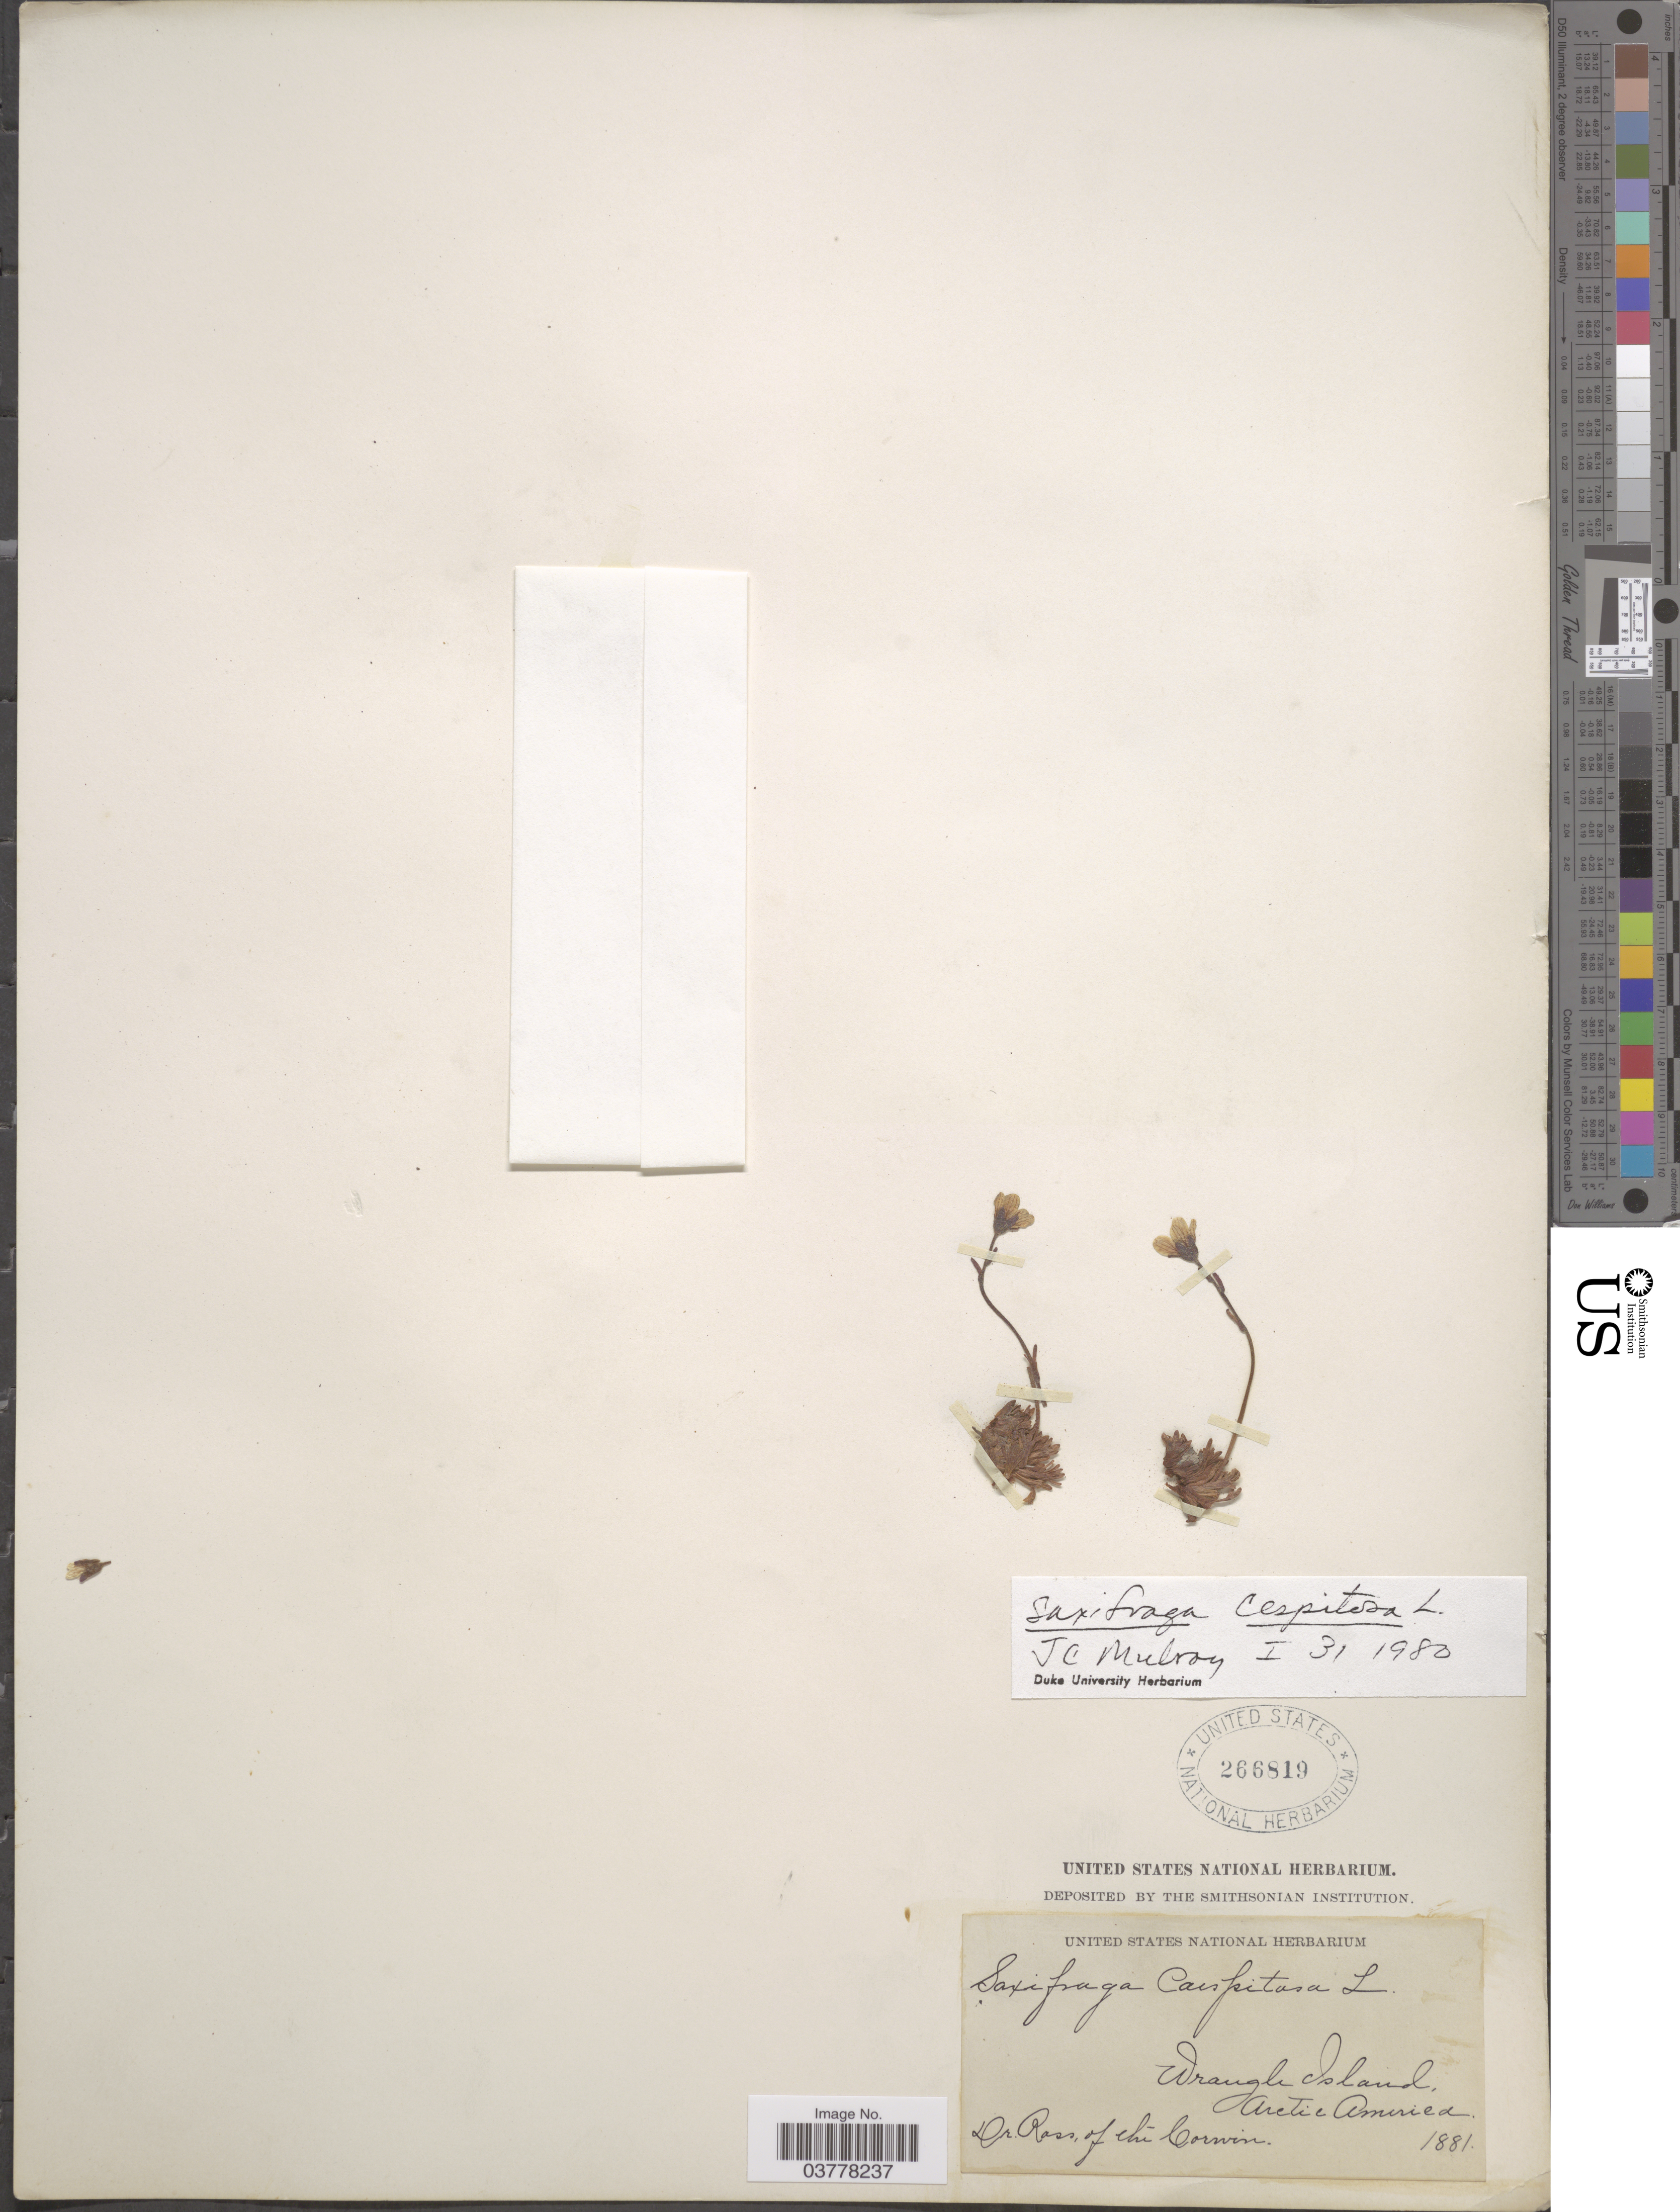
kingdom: Plantae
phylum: Tracheophyta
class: Magnoliopsida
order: Saxifragales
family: Saxifragaceae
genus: Saxifraga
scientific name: Saxifraga caespitosa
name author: L.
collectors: Ross of the Corwin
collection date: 1881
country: Russian Federation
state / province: Chukotka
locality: Wrangle Island. Arctic America.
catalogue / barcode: US 266819